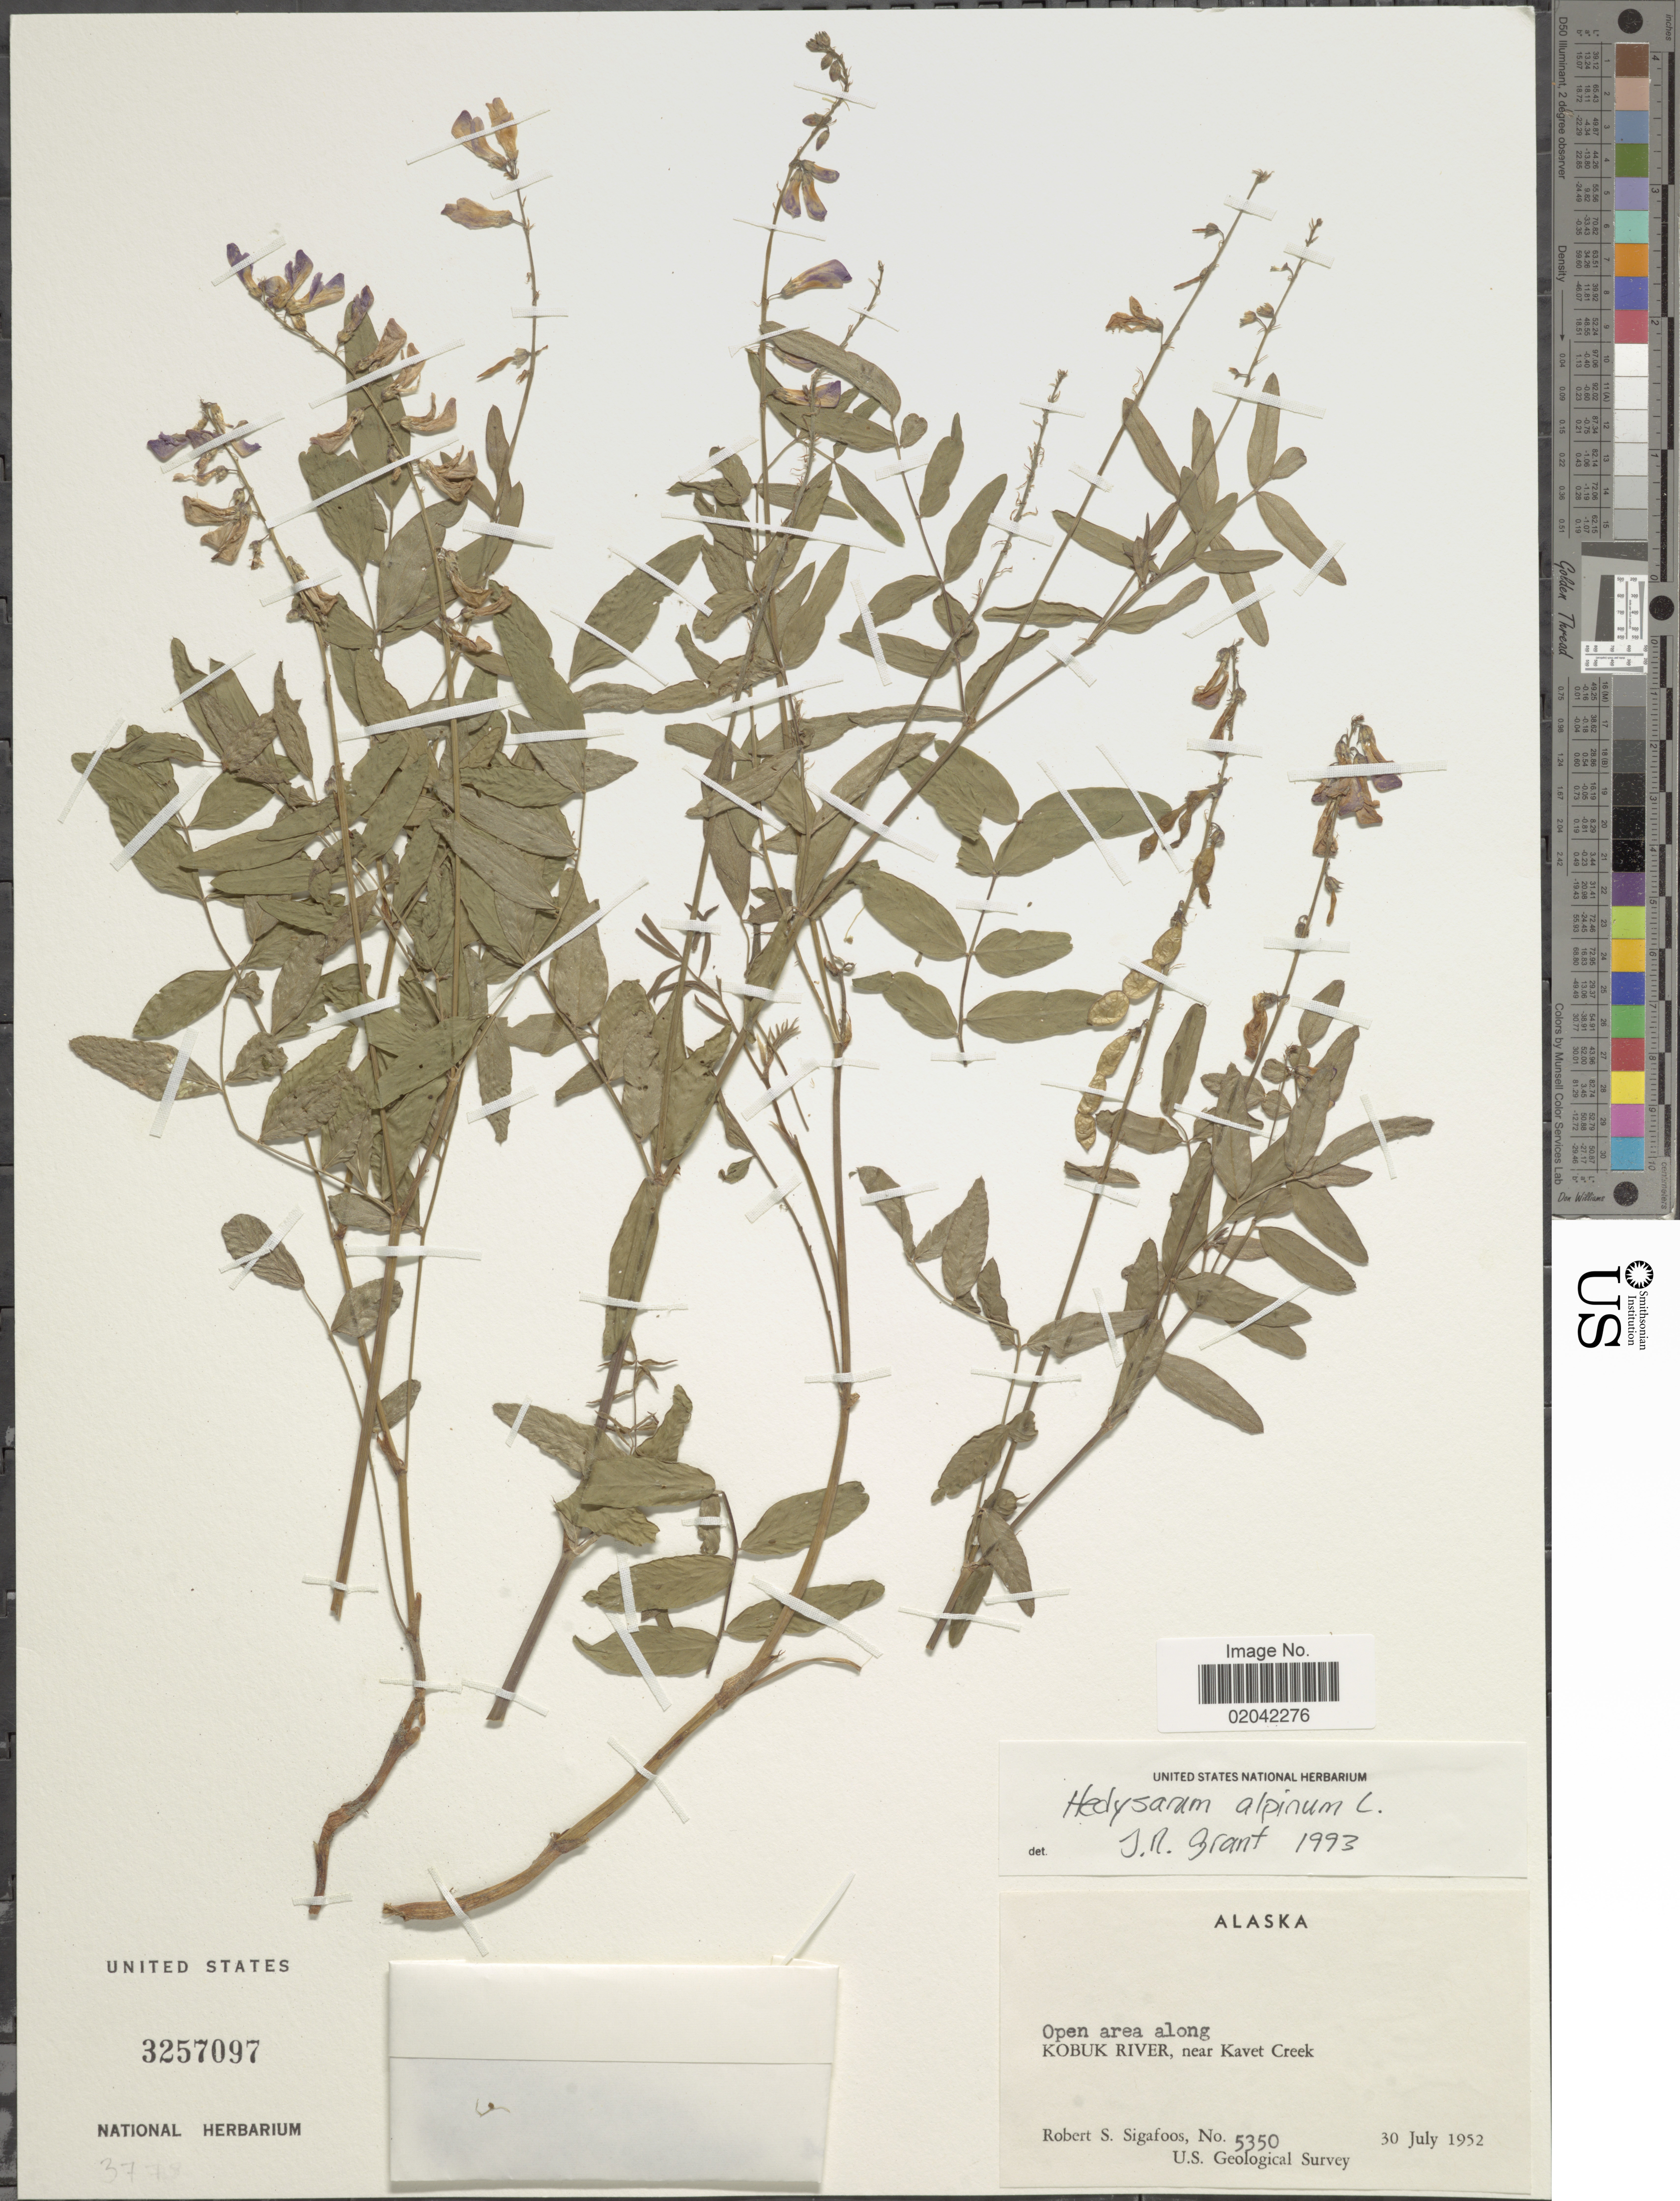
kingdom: Plantae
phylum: Tracheophyta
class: Magnoliopsida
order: Fabales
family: Fabaceae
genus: Hedysarum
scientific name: Hedysarum alpinum var. americanum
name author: Michx. ex Pursh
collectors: R. Sigafoos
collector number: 5350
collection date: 1952-07-30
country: United States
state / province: Alaska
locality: Open area along Kobuk River, near Kavet Creek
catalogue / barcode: US 3257097